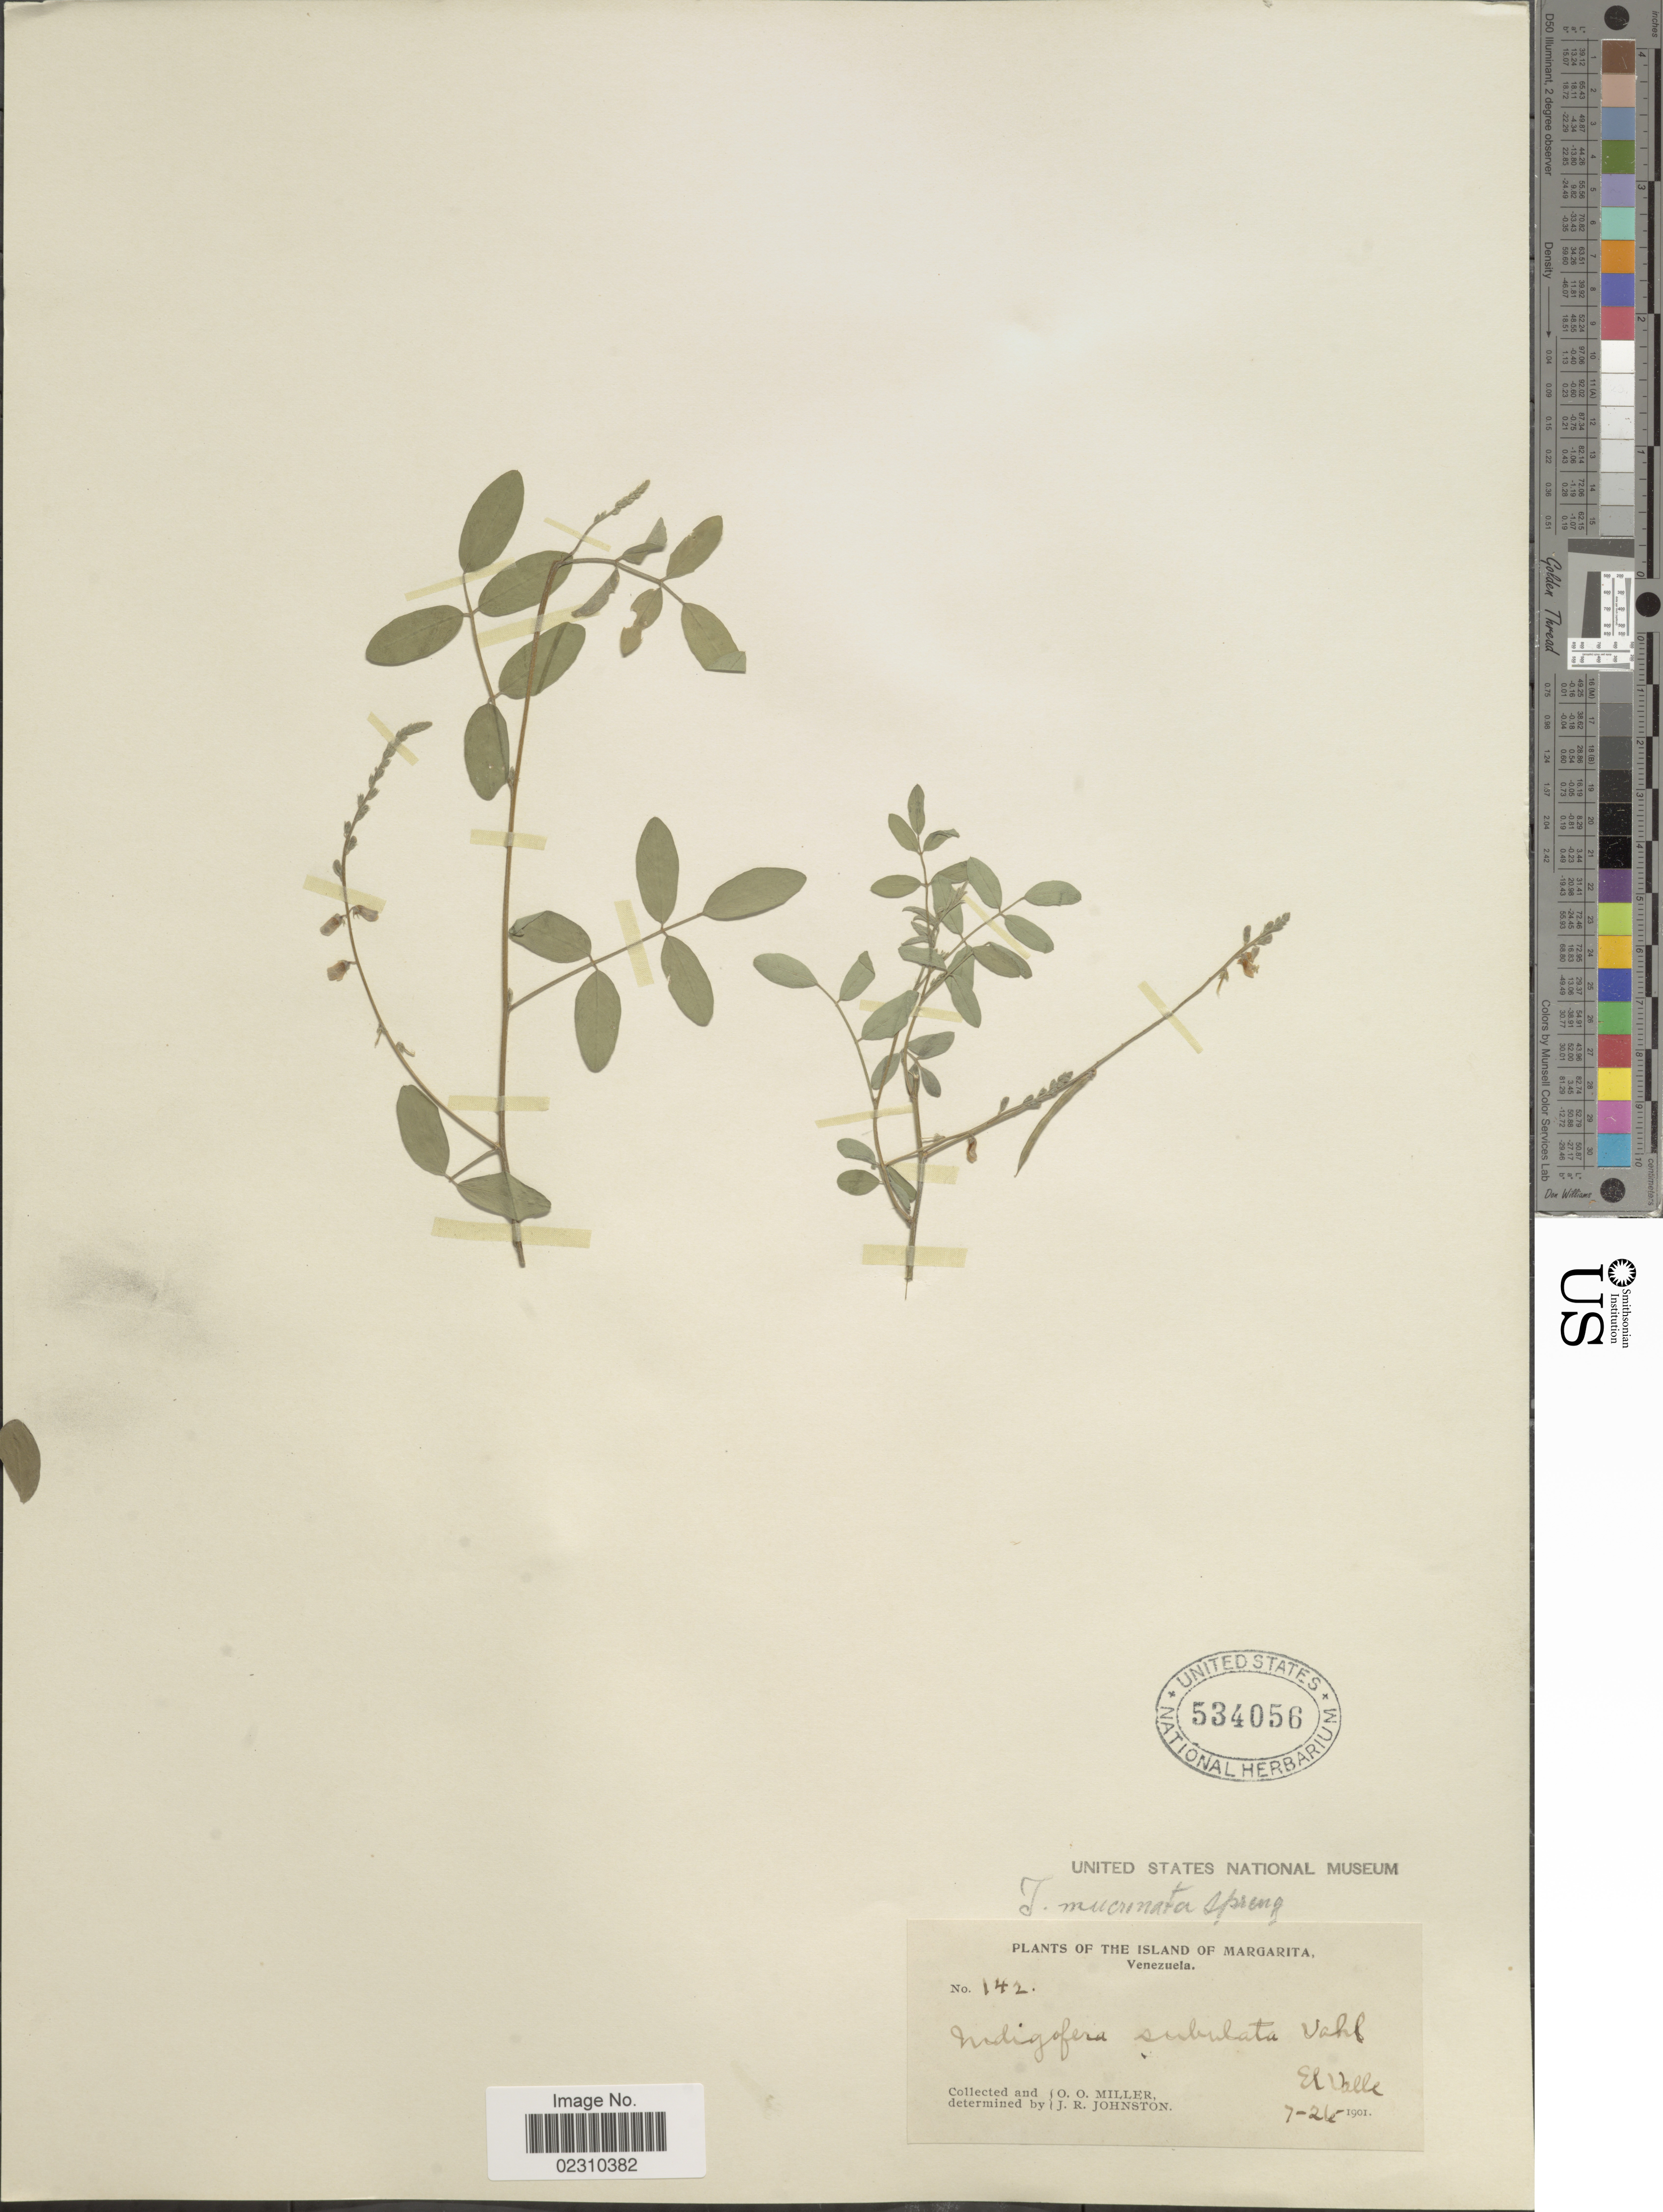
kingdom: Plantae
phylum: Tracheophyta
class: Magnoliopsida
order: Fabales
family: Fabaceae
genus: Indigofera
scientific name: Indigofera mucronata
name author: Lam.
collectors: O. O. Miller & J. Johnston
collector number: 142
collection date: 1901-07-26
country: Venezuela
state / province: Nueva Esparta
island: Margarita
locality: Island of margarita, Venezula, El Valle.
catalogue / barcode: US 534056